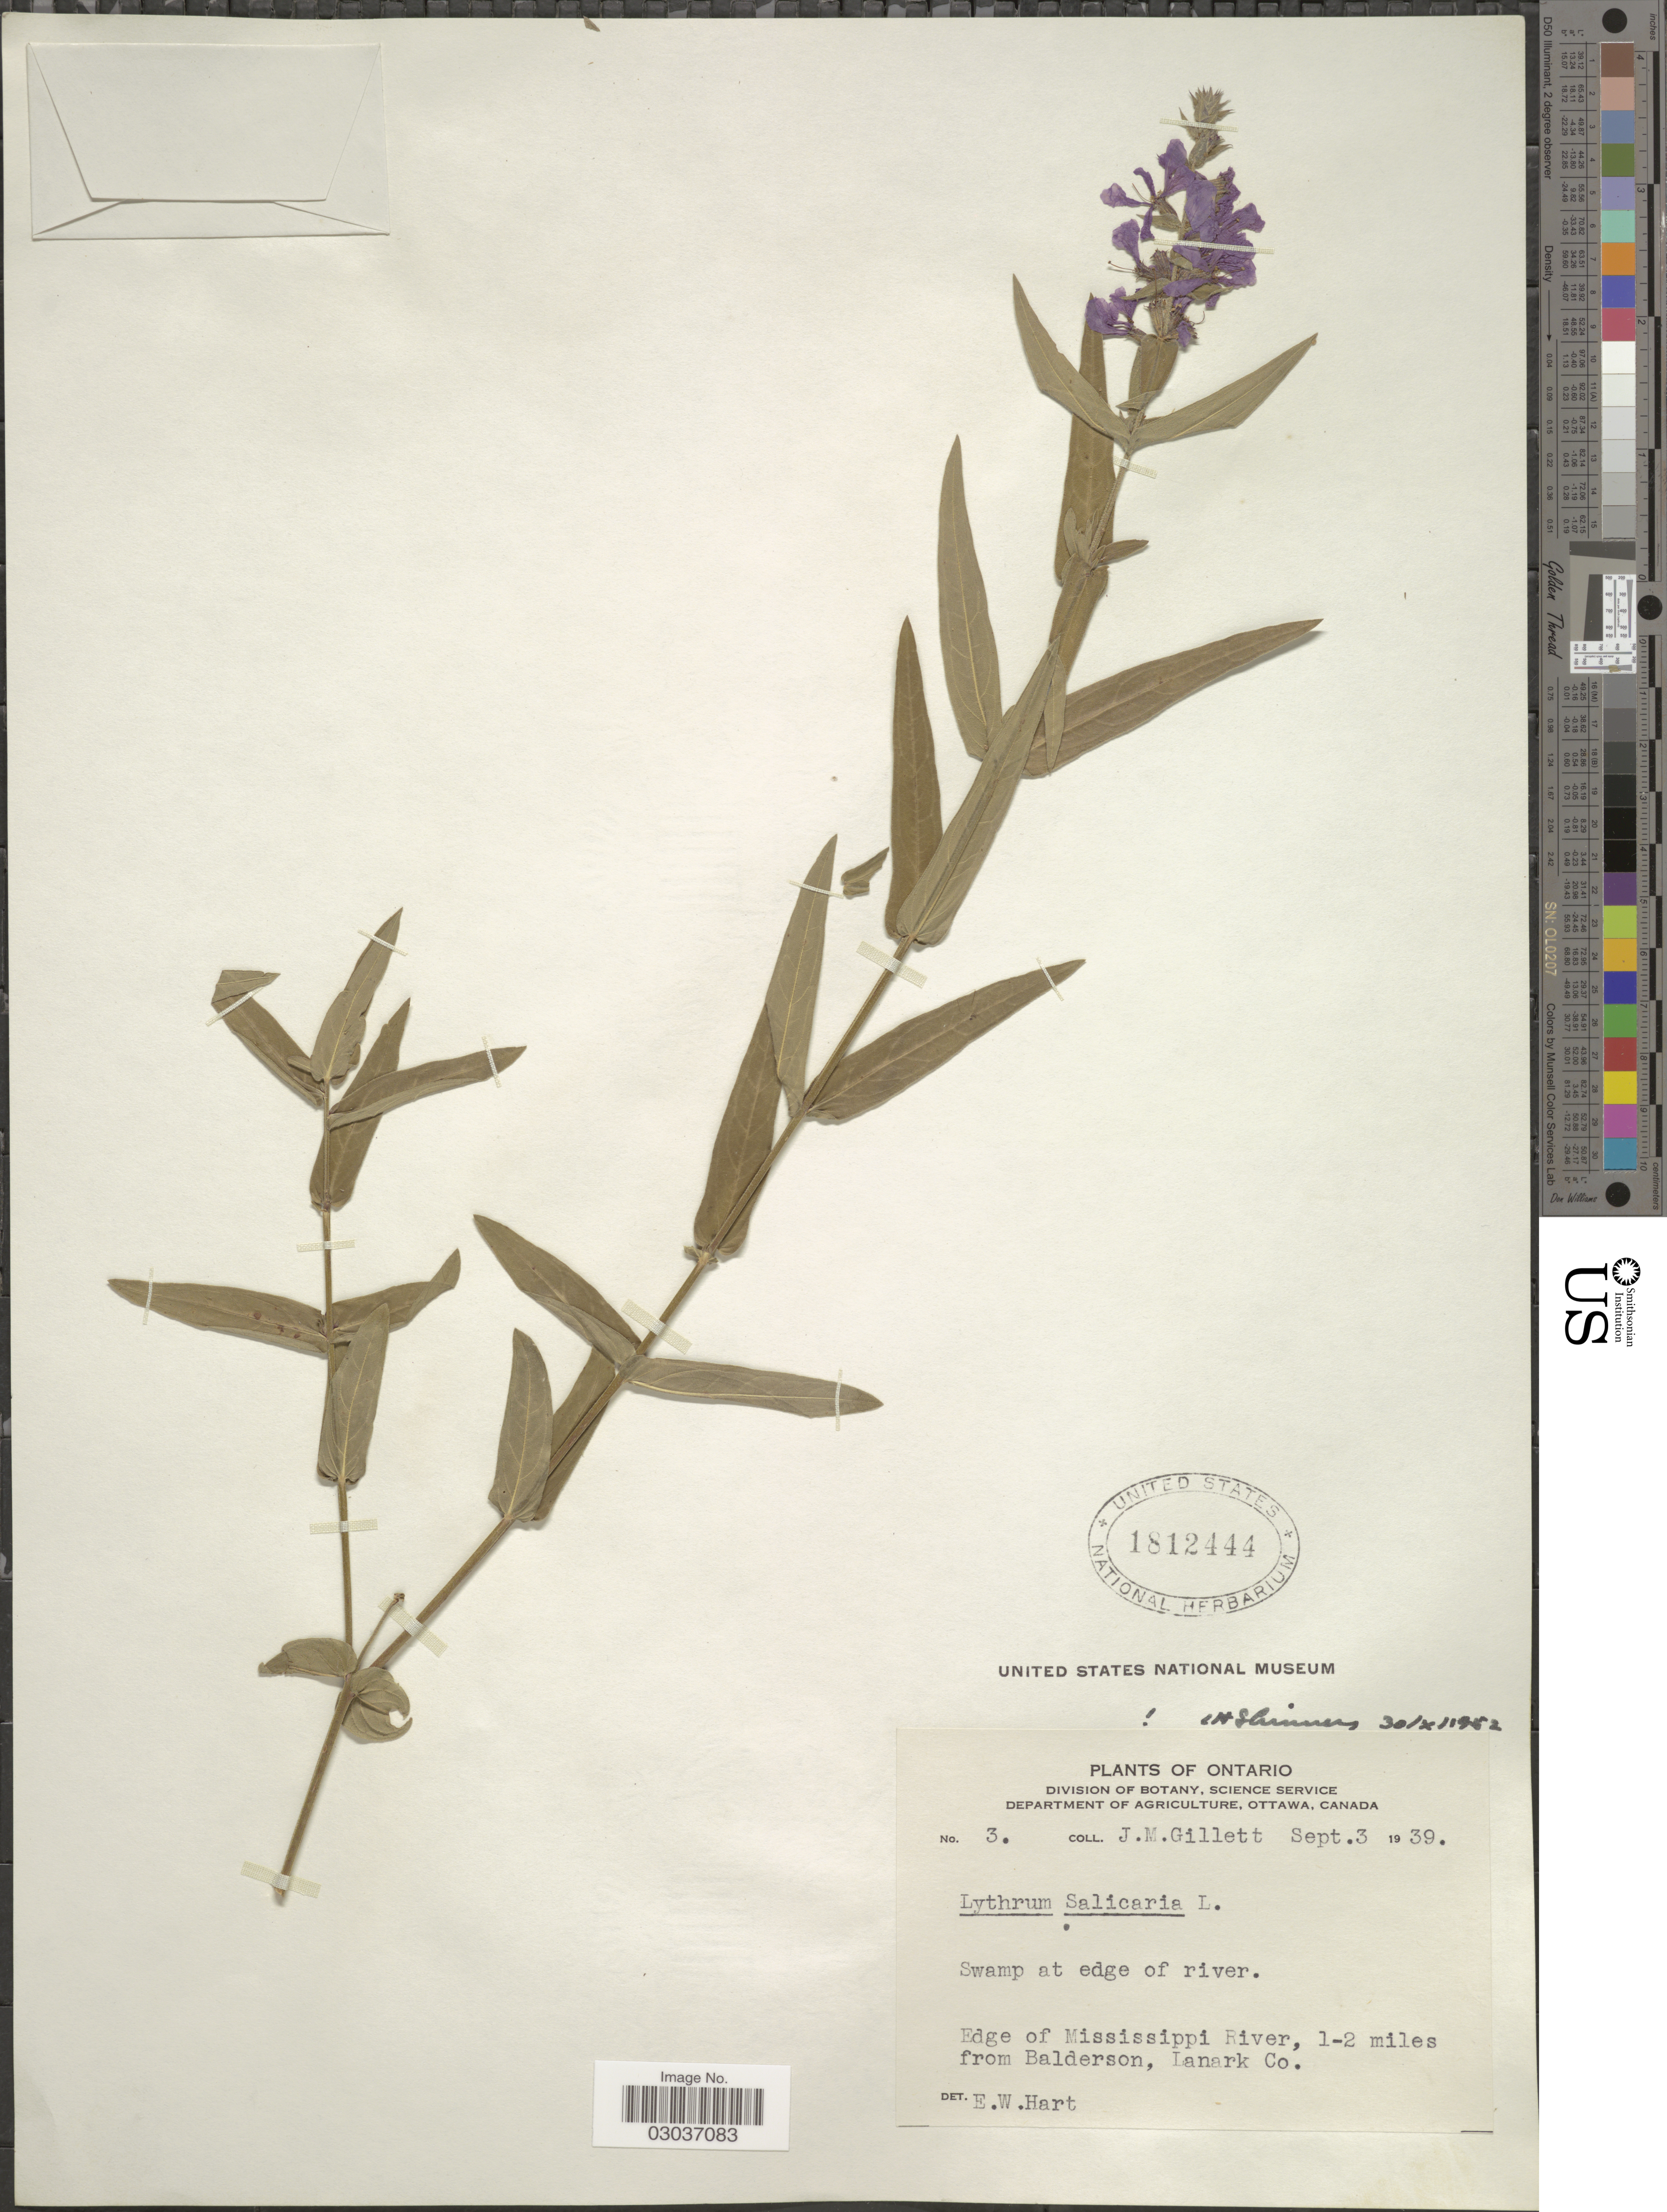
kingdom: Plantae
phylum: Tracheophyta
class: Magnoliopsida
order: Myrtales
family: Lythraceae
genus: Lythrum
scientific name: Lythrum salicaria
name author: L.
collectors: J. M. Gillett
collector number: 3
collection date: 1939-09-03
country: Canada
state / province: Ontario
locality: Swamp at edge of river, Edge of Mississippi River, 1-2 miles from Balderson, Lanark Co.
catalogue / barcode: US 1812444